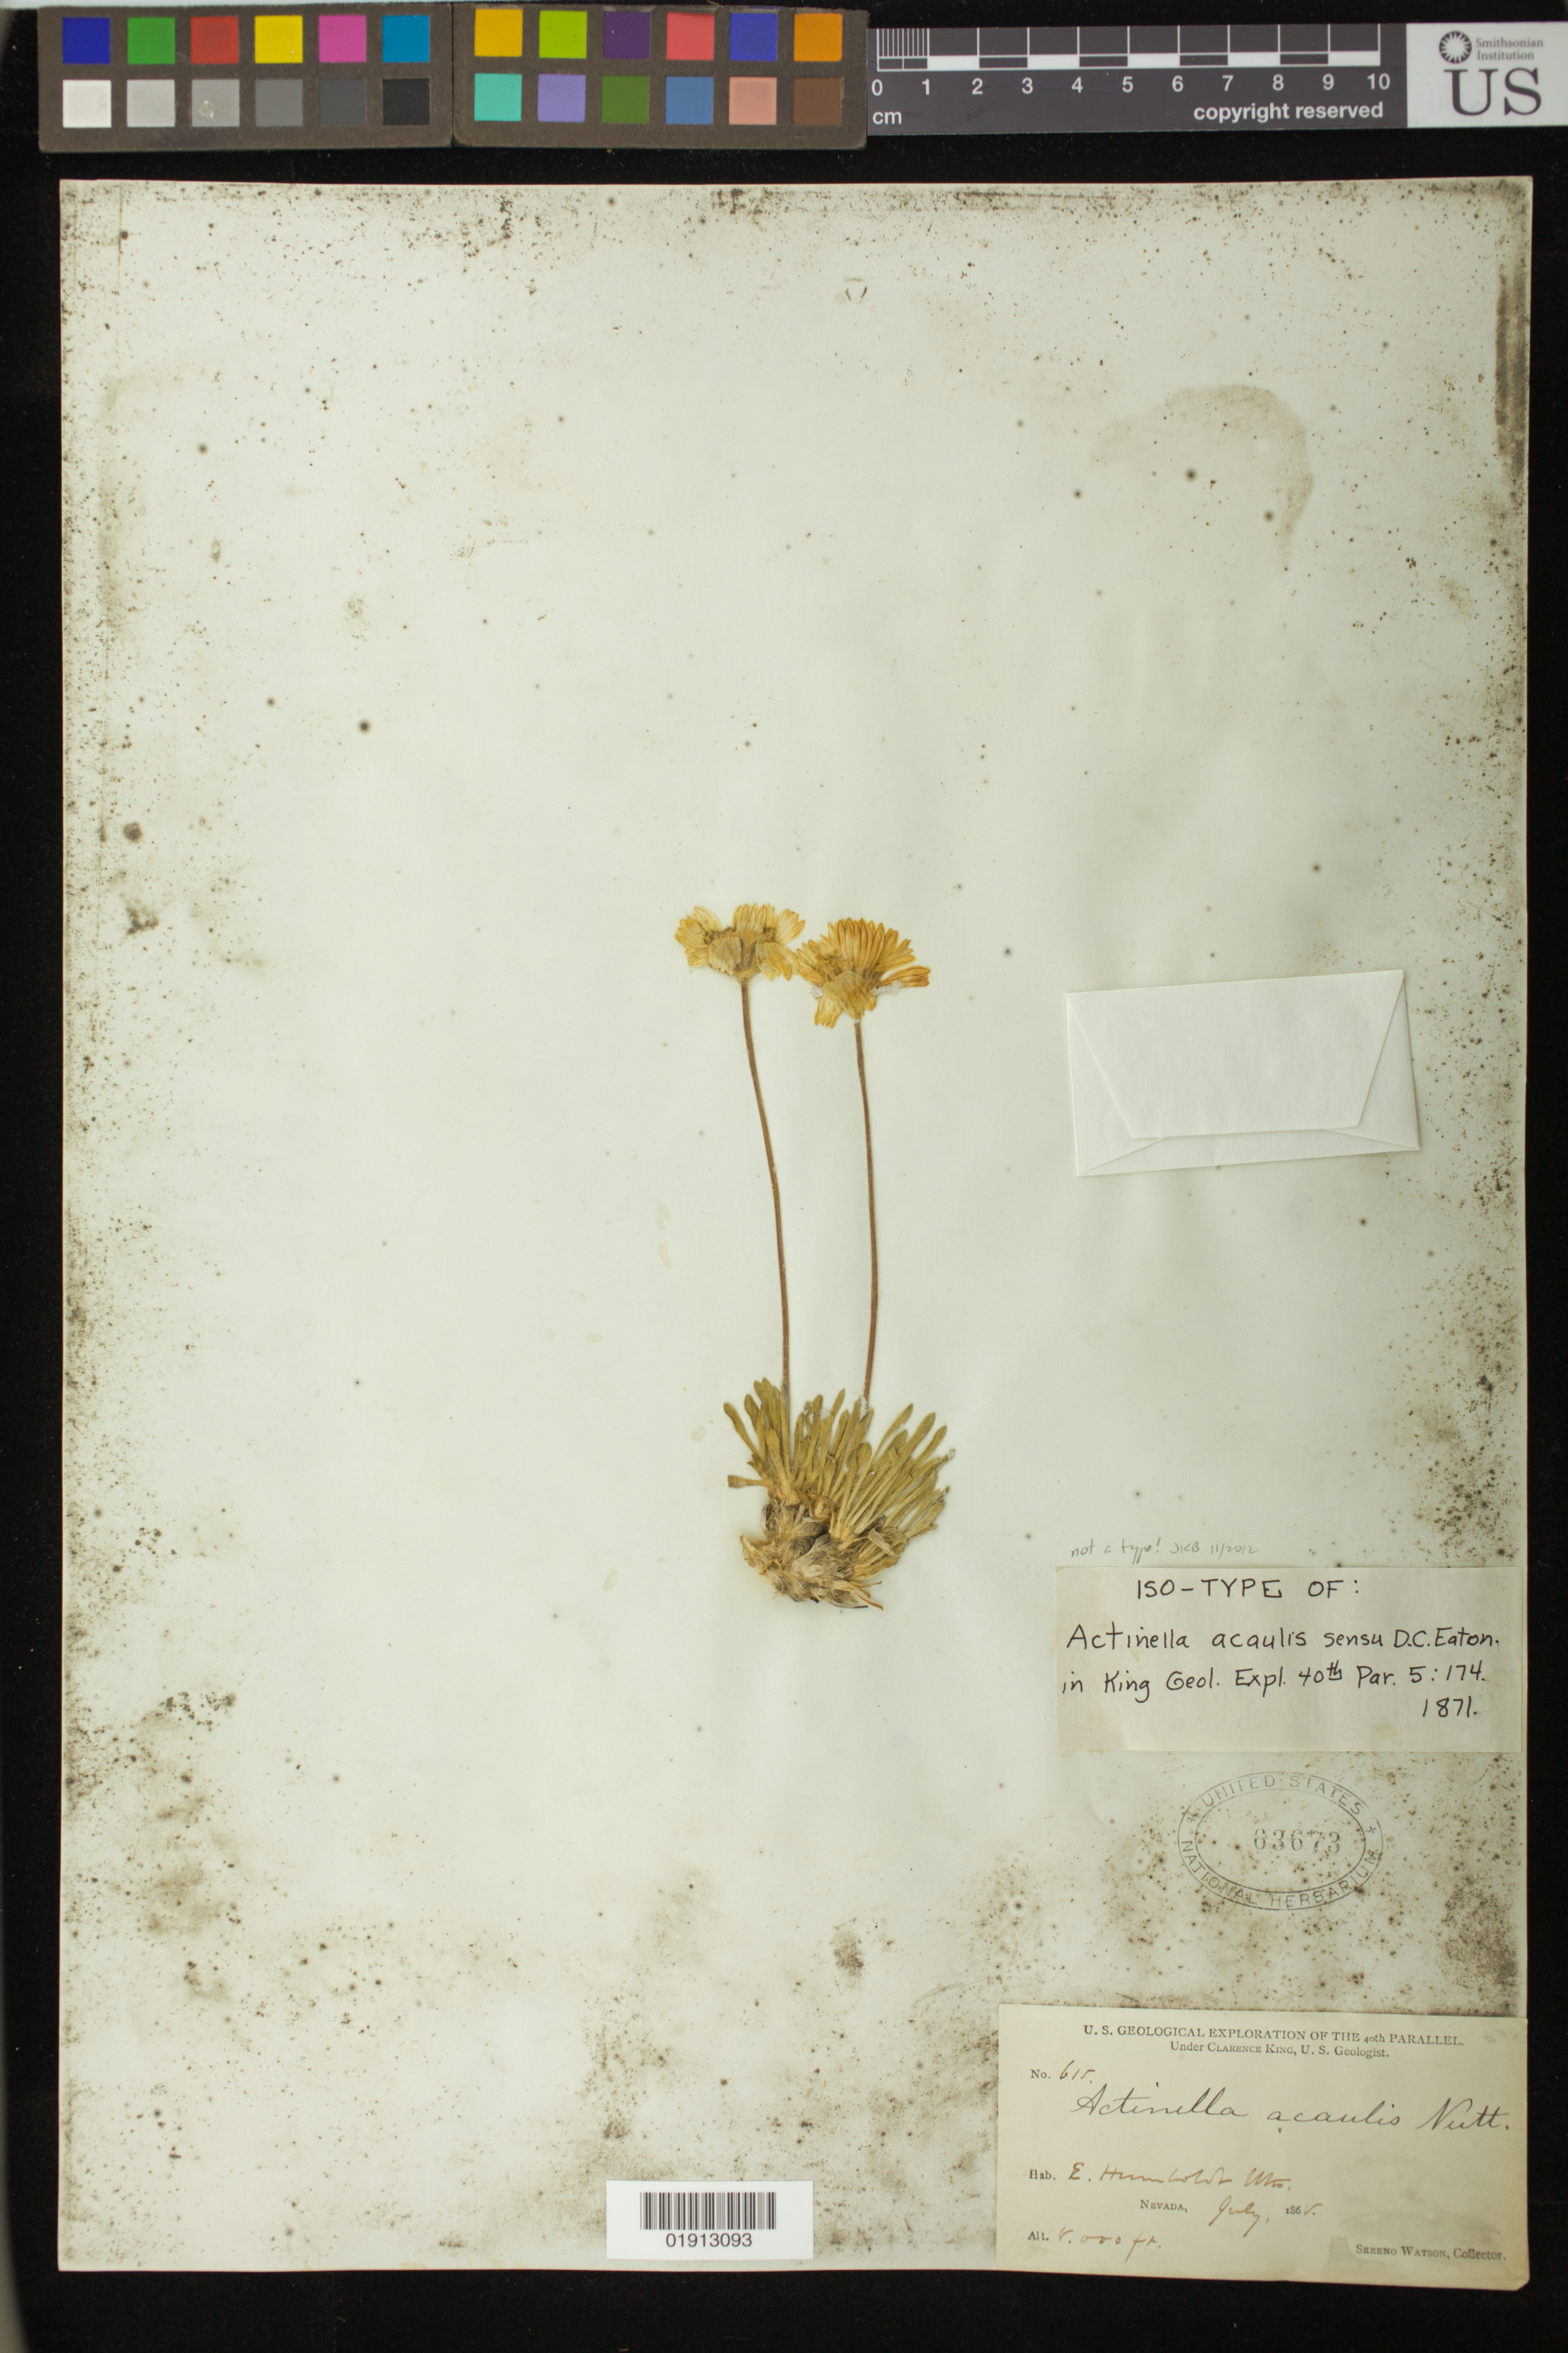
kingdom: Plantae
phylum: Tracheophyta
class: Magnoliopsida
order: Asterales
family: Asteraceae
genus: Actinella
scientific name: Actinella acaulis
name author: (Pursh) Nutt.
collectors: S. Watson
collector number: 615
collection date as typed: Jul 1868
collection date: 1868-07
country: United States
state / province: Nevada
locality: East Humboldt Mtns.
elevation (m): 2438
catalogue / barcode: US 63673